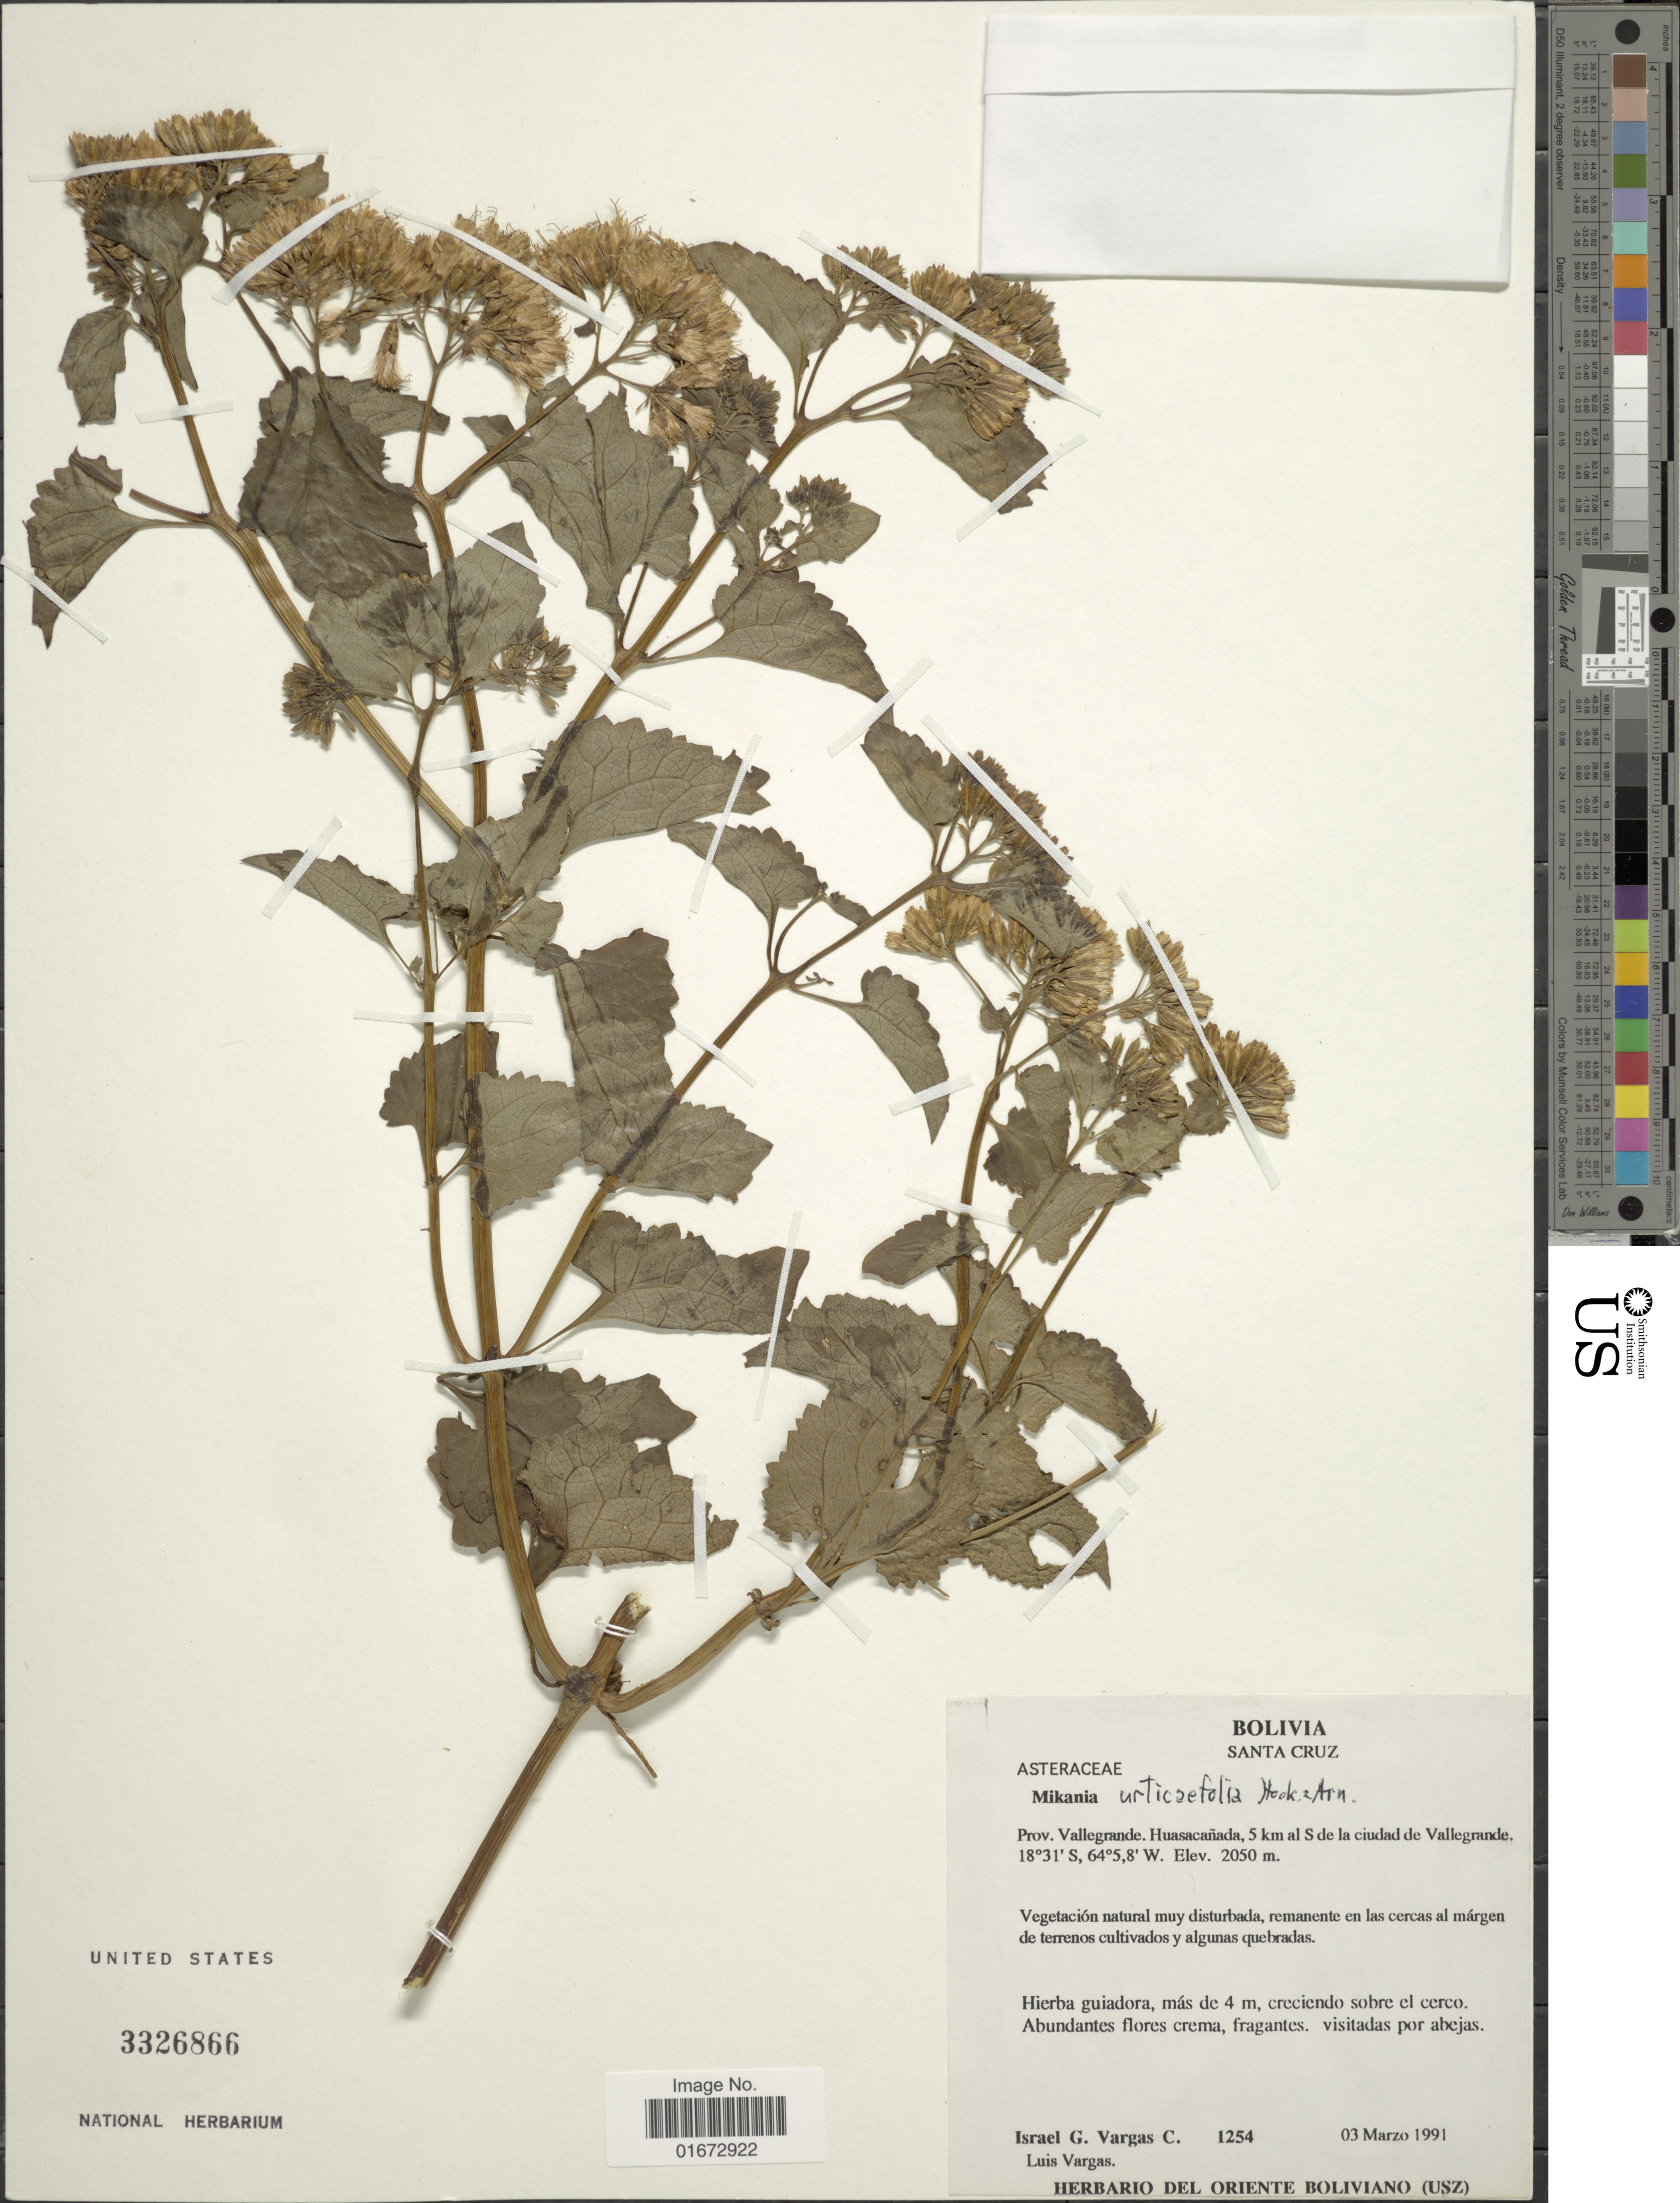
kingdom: Plantae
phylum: Tracheophyta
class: Magnoliopsida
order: Asterales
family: Asteraceae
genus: Mikania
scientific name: Mikania urticifolia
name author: Hook. & Arn.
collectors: I. G. Vargas C. & L. Vargas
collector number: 1254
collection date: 1991-03-03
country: Bolivia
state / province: Santa Cruz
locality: Prov. Vallegrande. Huasacañada, 5 km al S de la ciudad de Vllegrande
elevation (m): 2050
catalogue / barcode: US 3326866